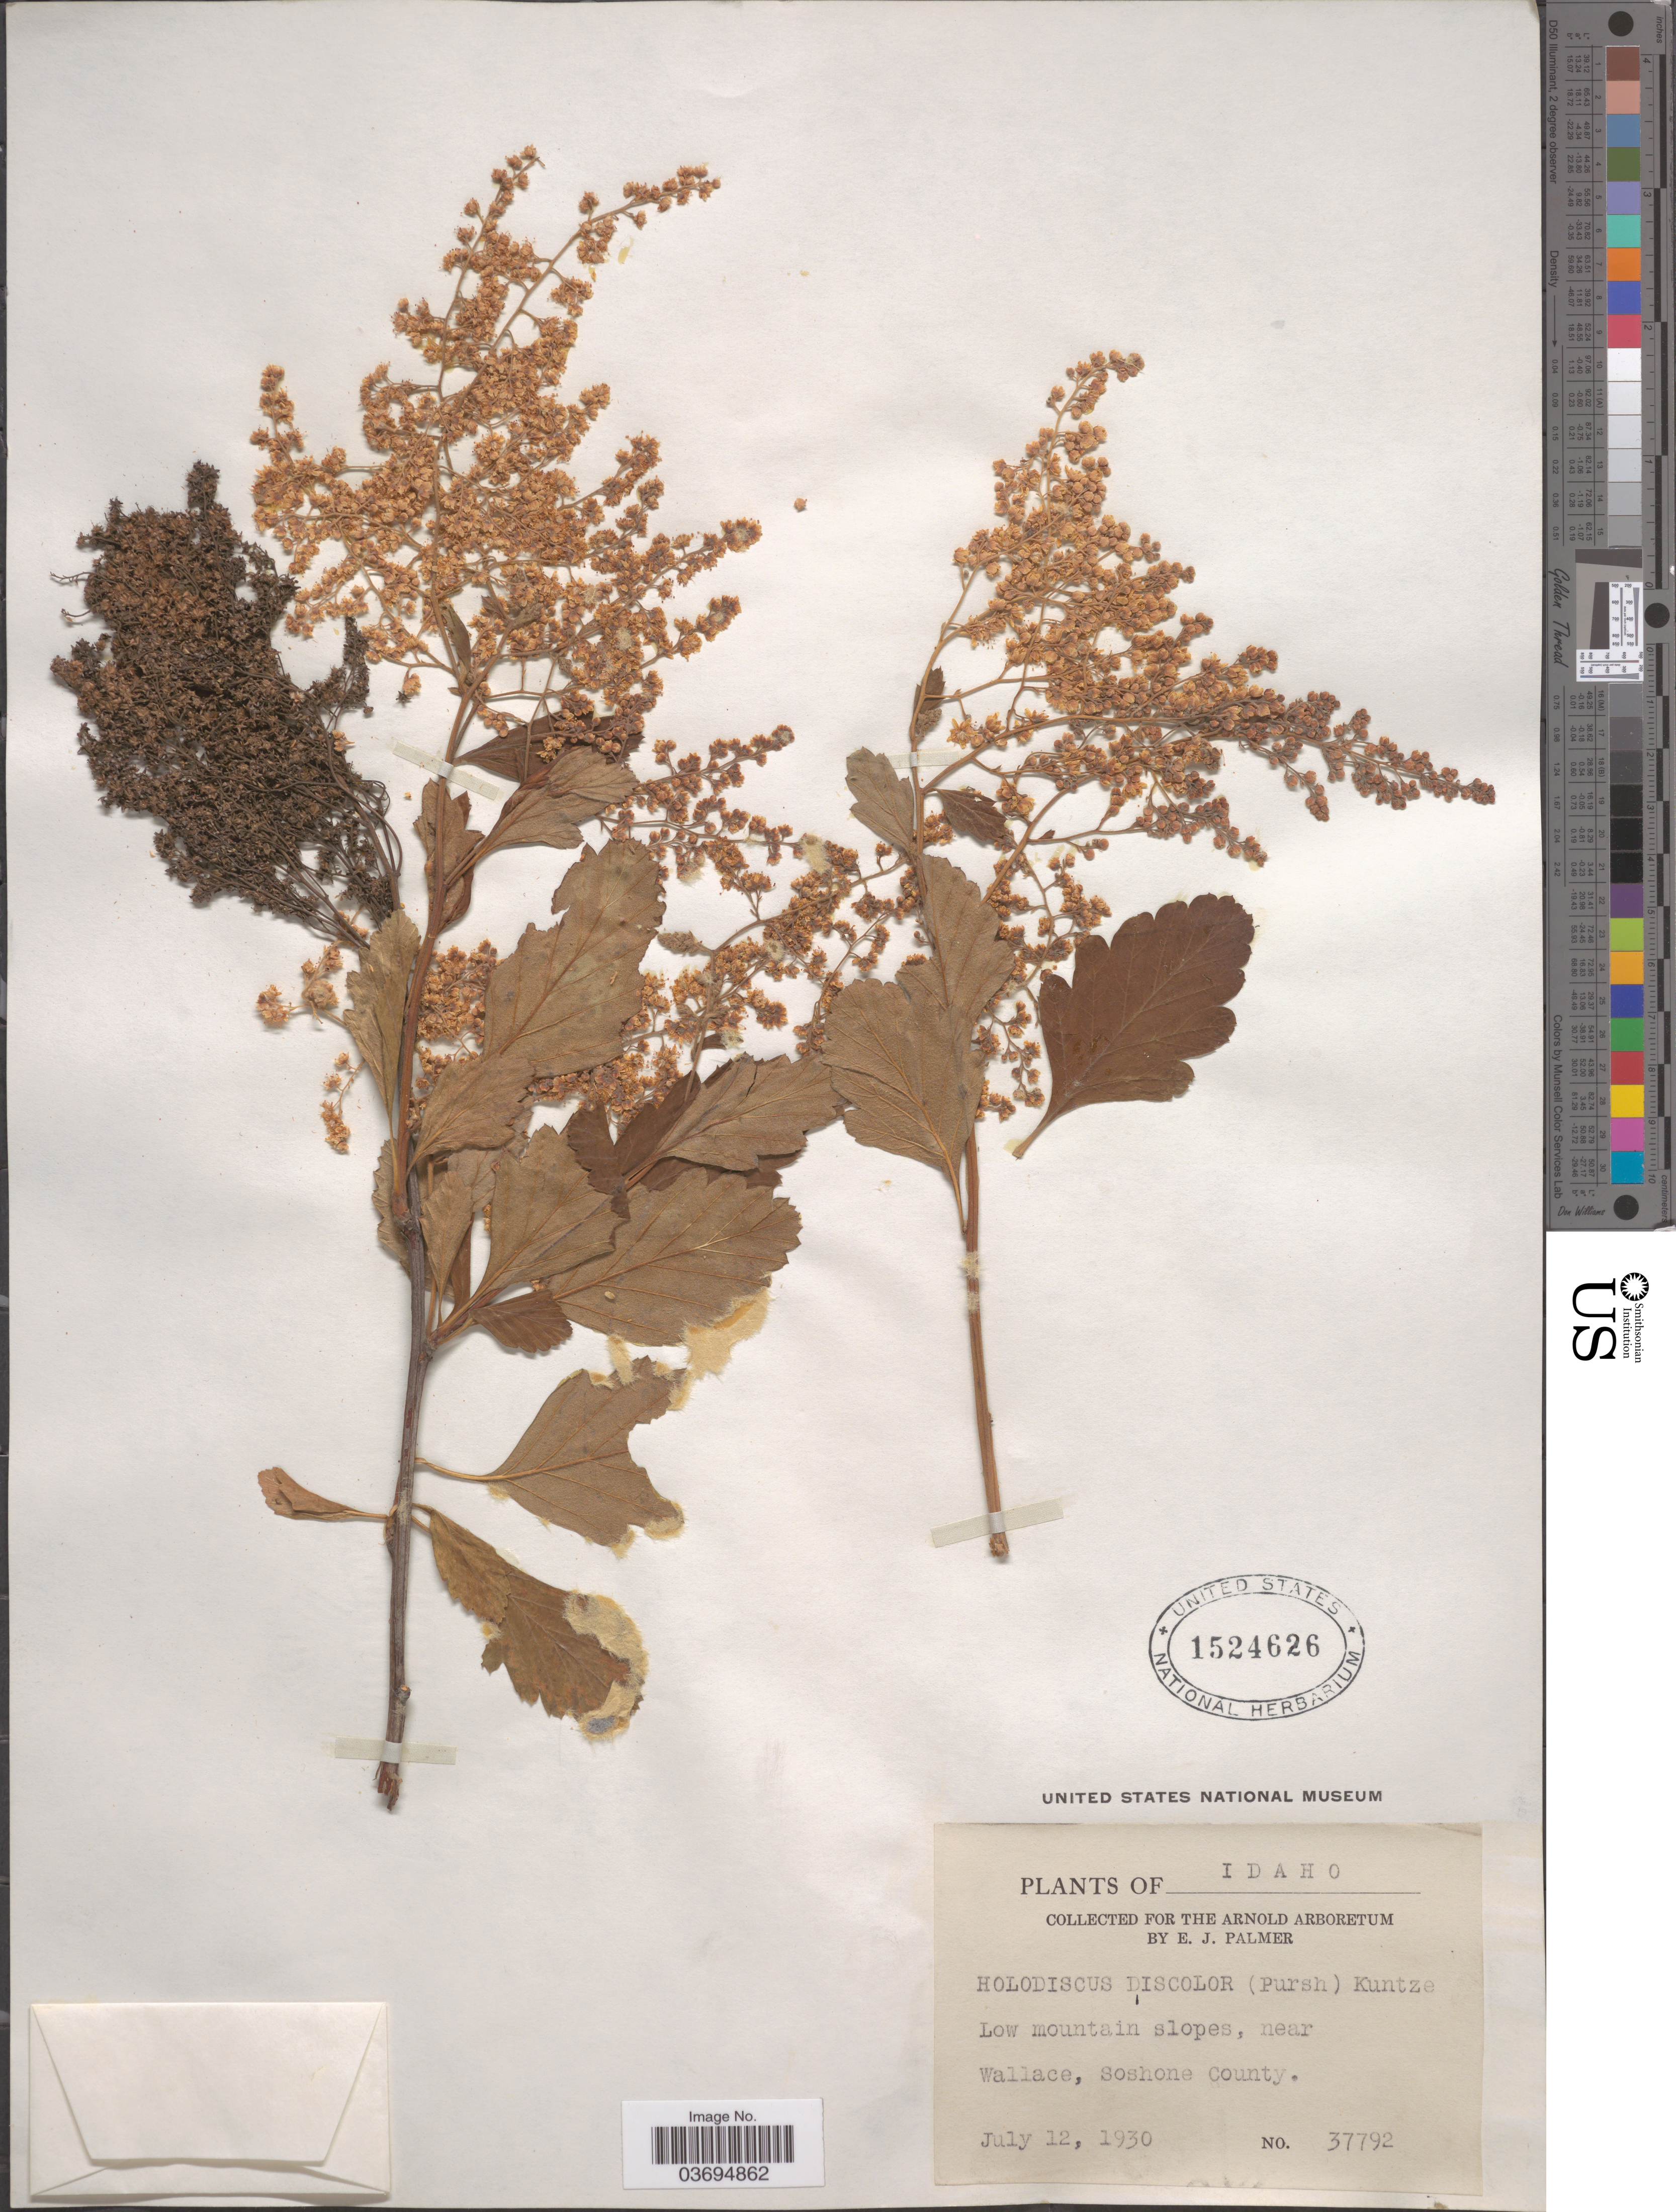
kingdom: Plantae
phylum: Tracheophyta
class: Magnoliopsida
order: Rosales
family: Rosaceae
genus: Holodiscus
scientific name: Holodiscus discolor var. discolor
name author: (Pursh) Maxim.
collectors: E. J. Palmer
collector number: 37792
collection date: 1930-07-12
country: United States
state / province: Idaho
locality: Low mountain slopes, near Wallace, Soshone County.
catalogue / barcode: US 1524626